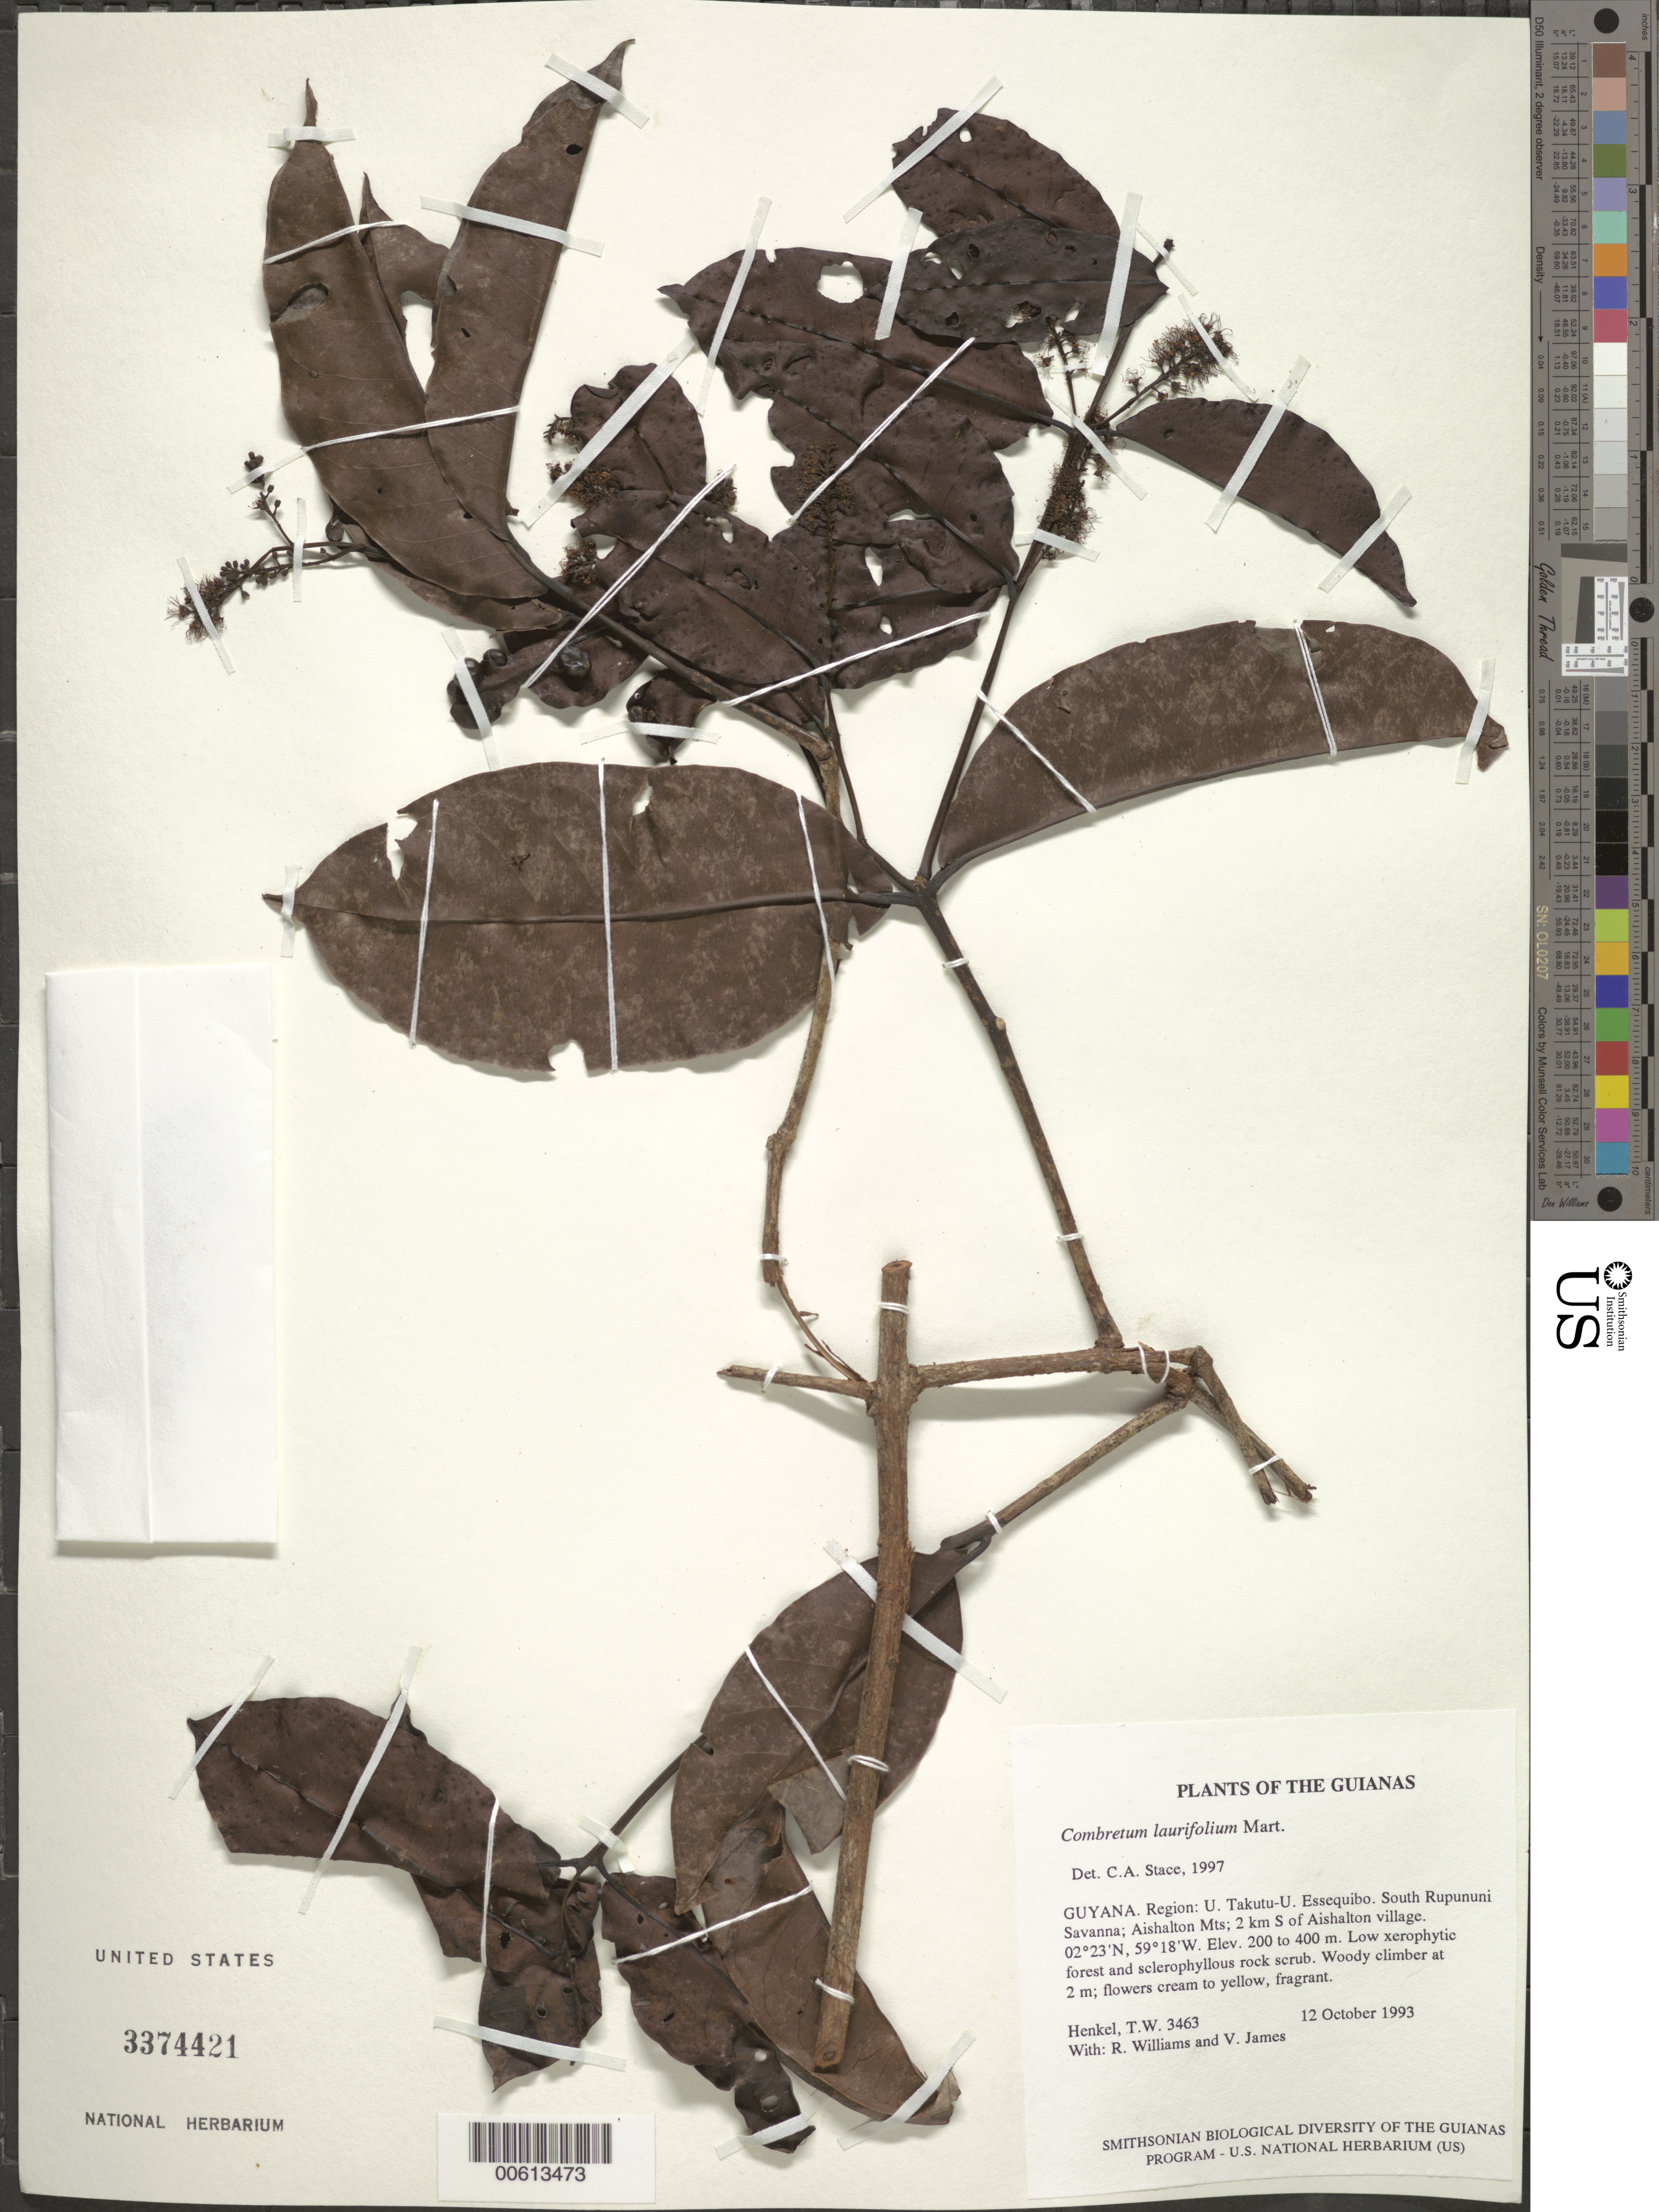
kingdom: Plantae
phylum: Tracheophyta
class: Magnoliopsida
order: Myrtales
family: Combretaceae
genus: Combretum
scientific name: Combretum laurifolium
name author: Mart.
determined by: Stace, C. A.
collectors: T. Henkel, R. Williams & V. James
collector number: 3463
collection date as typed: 12 October 1993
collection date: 1993-10-12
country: Guyana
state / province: U. Takutu-U. Essequibo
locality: South Rupununi Savanna; Aishalton Mts; 2 km S of Aishalton village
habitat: Low xerophytic forest and sclerophyllous rock scrub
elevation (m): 200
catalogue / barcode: US 3374421